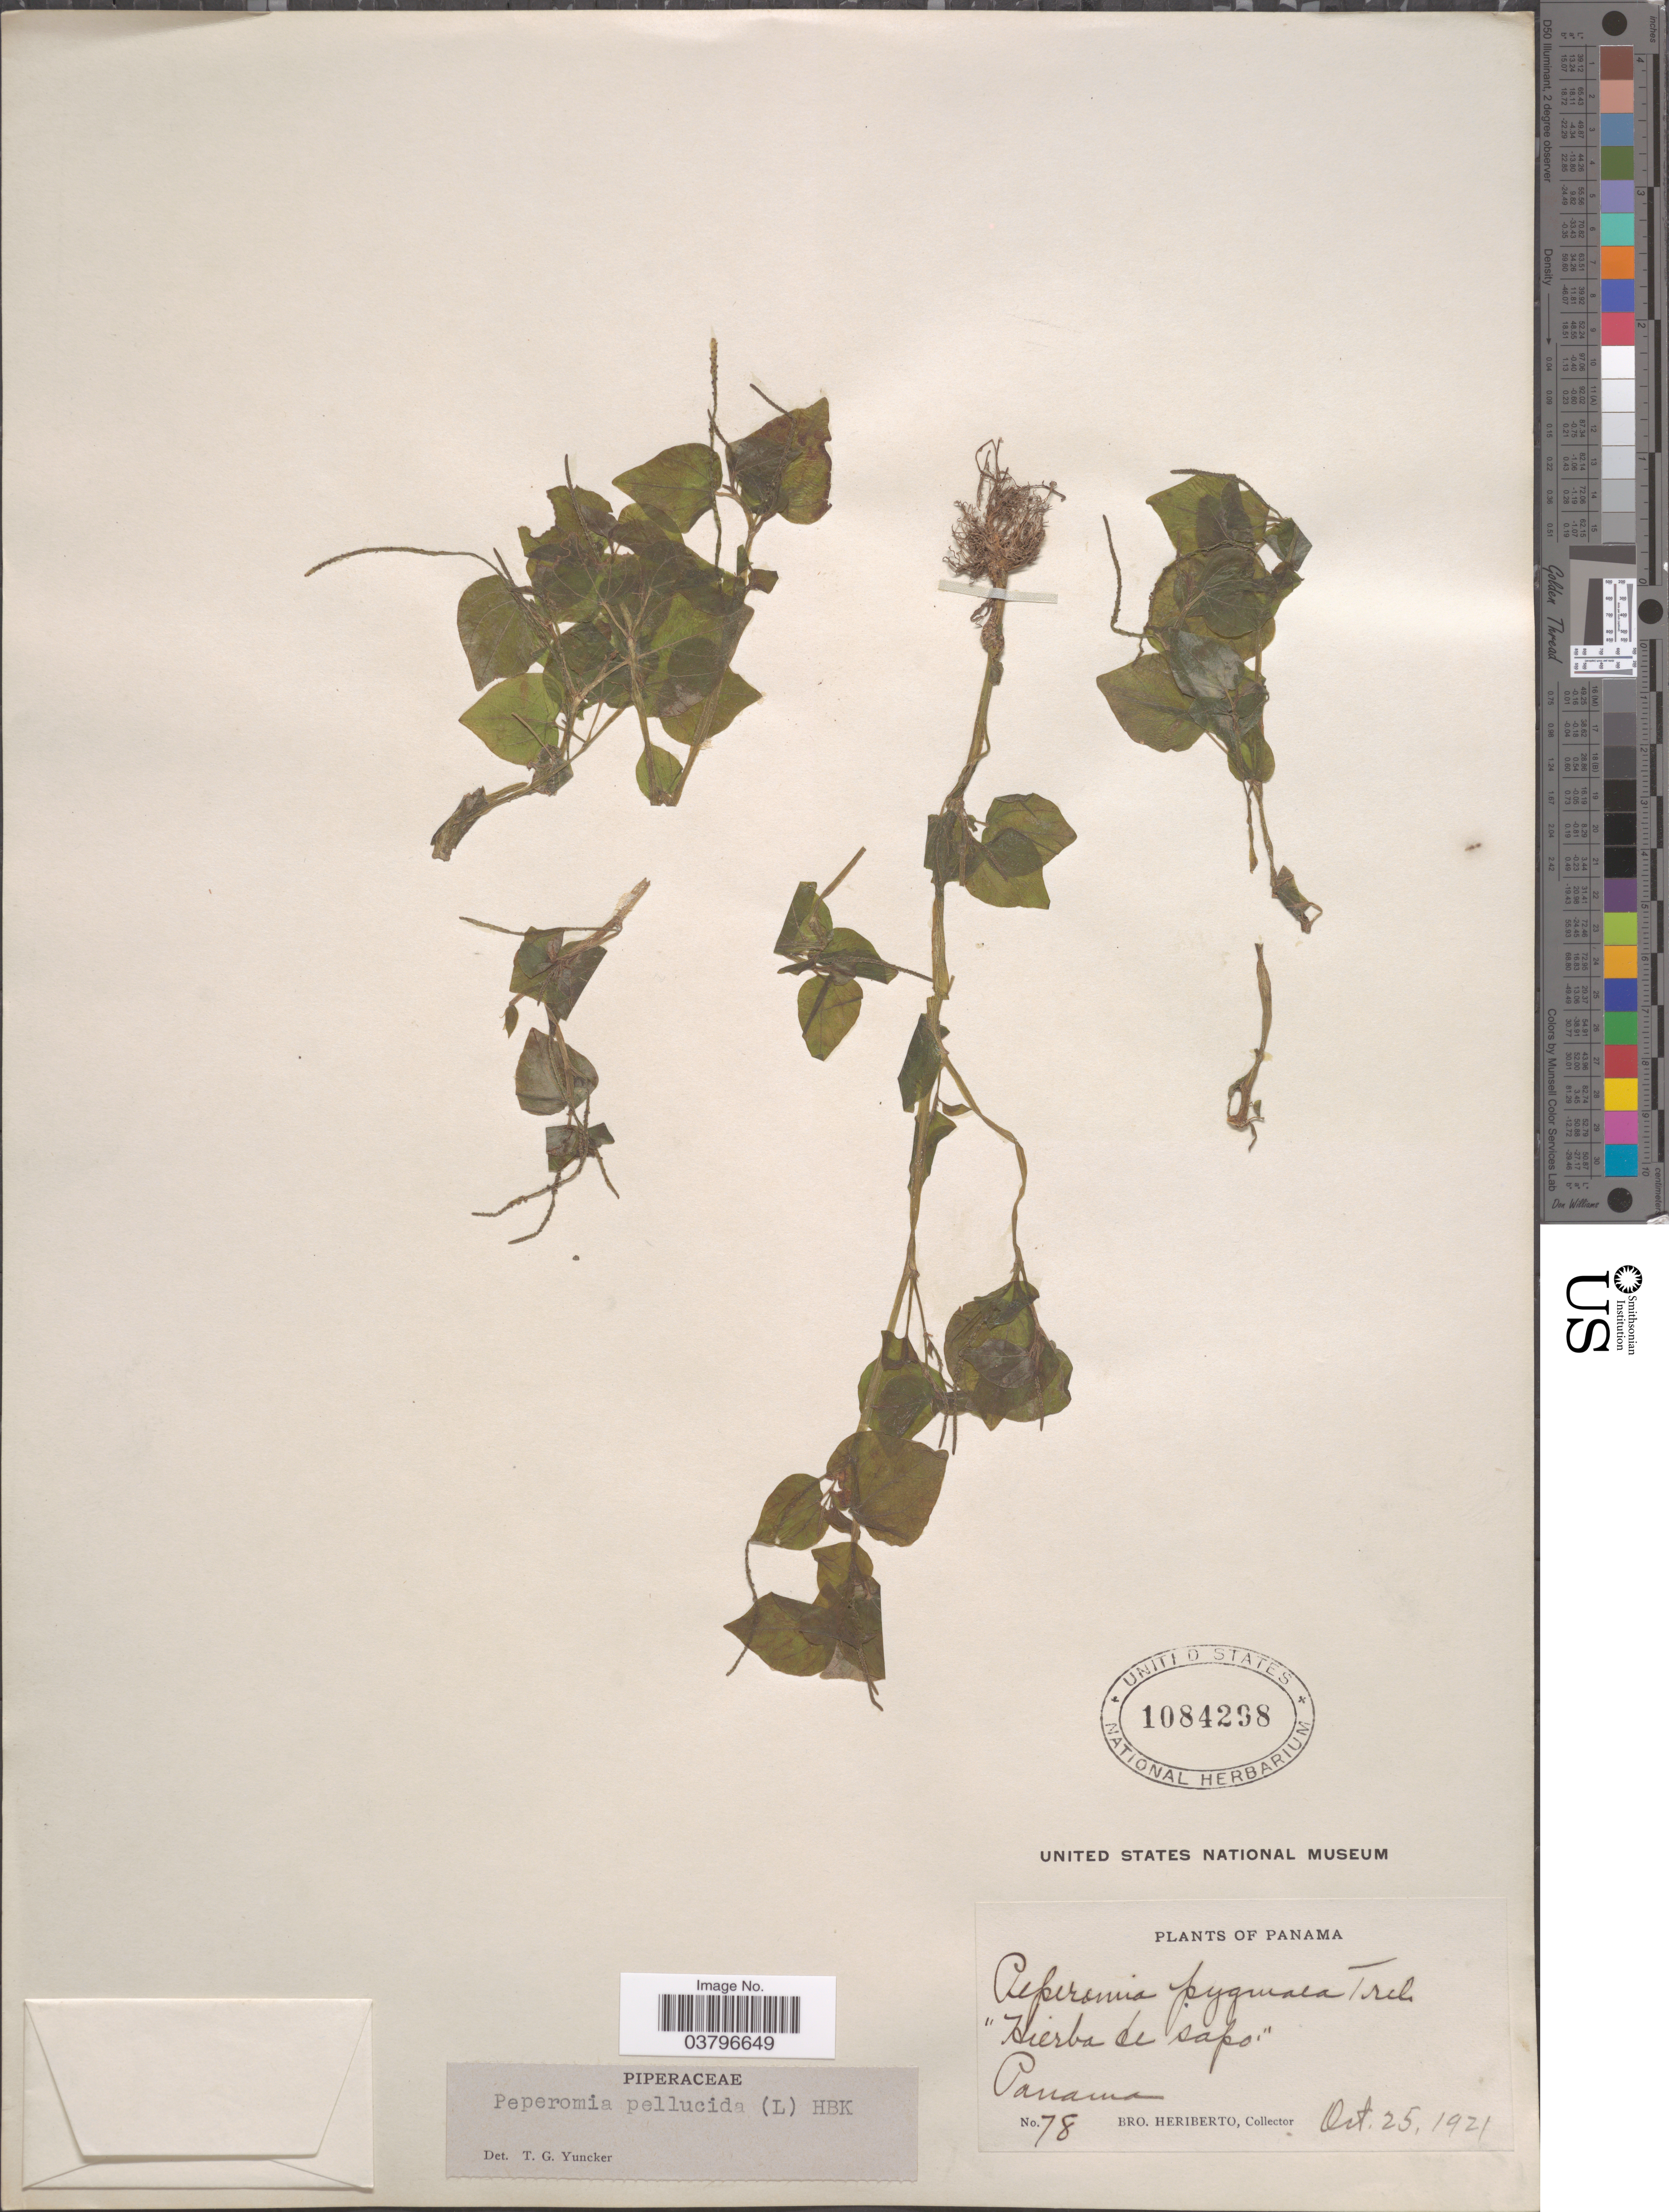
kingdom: Plantae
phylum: Tracheophyta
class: Magnoliopsida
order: Piperales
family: Piperaceae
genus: Peperomia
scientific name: Peperomia pellucida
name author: (L.) Kunth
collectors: B. Heriberto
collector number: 78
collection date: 1921-10-25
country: Panama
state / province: Panamá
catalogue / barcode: US 1084298